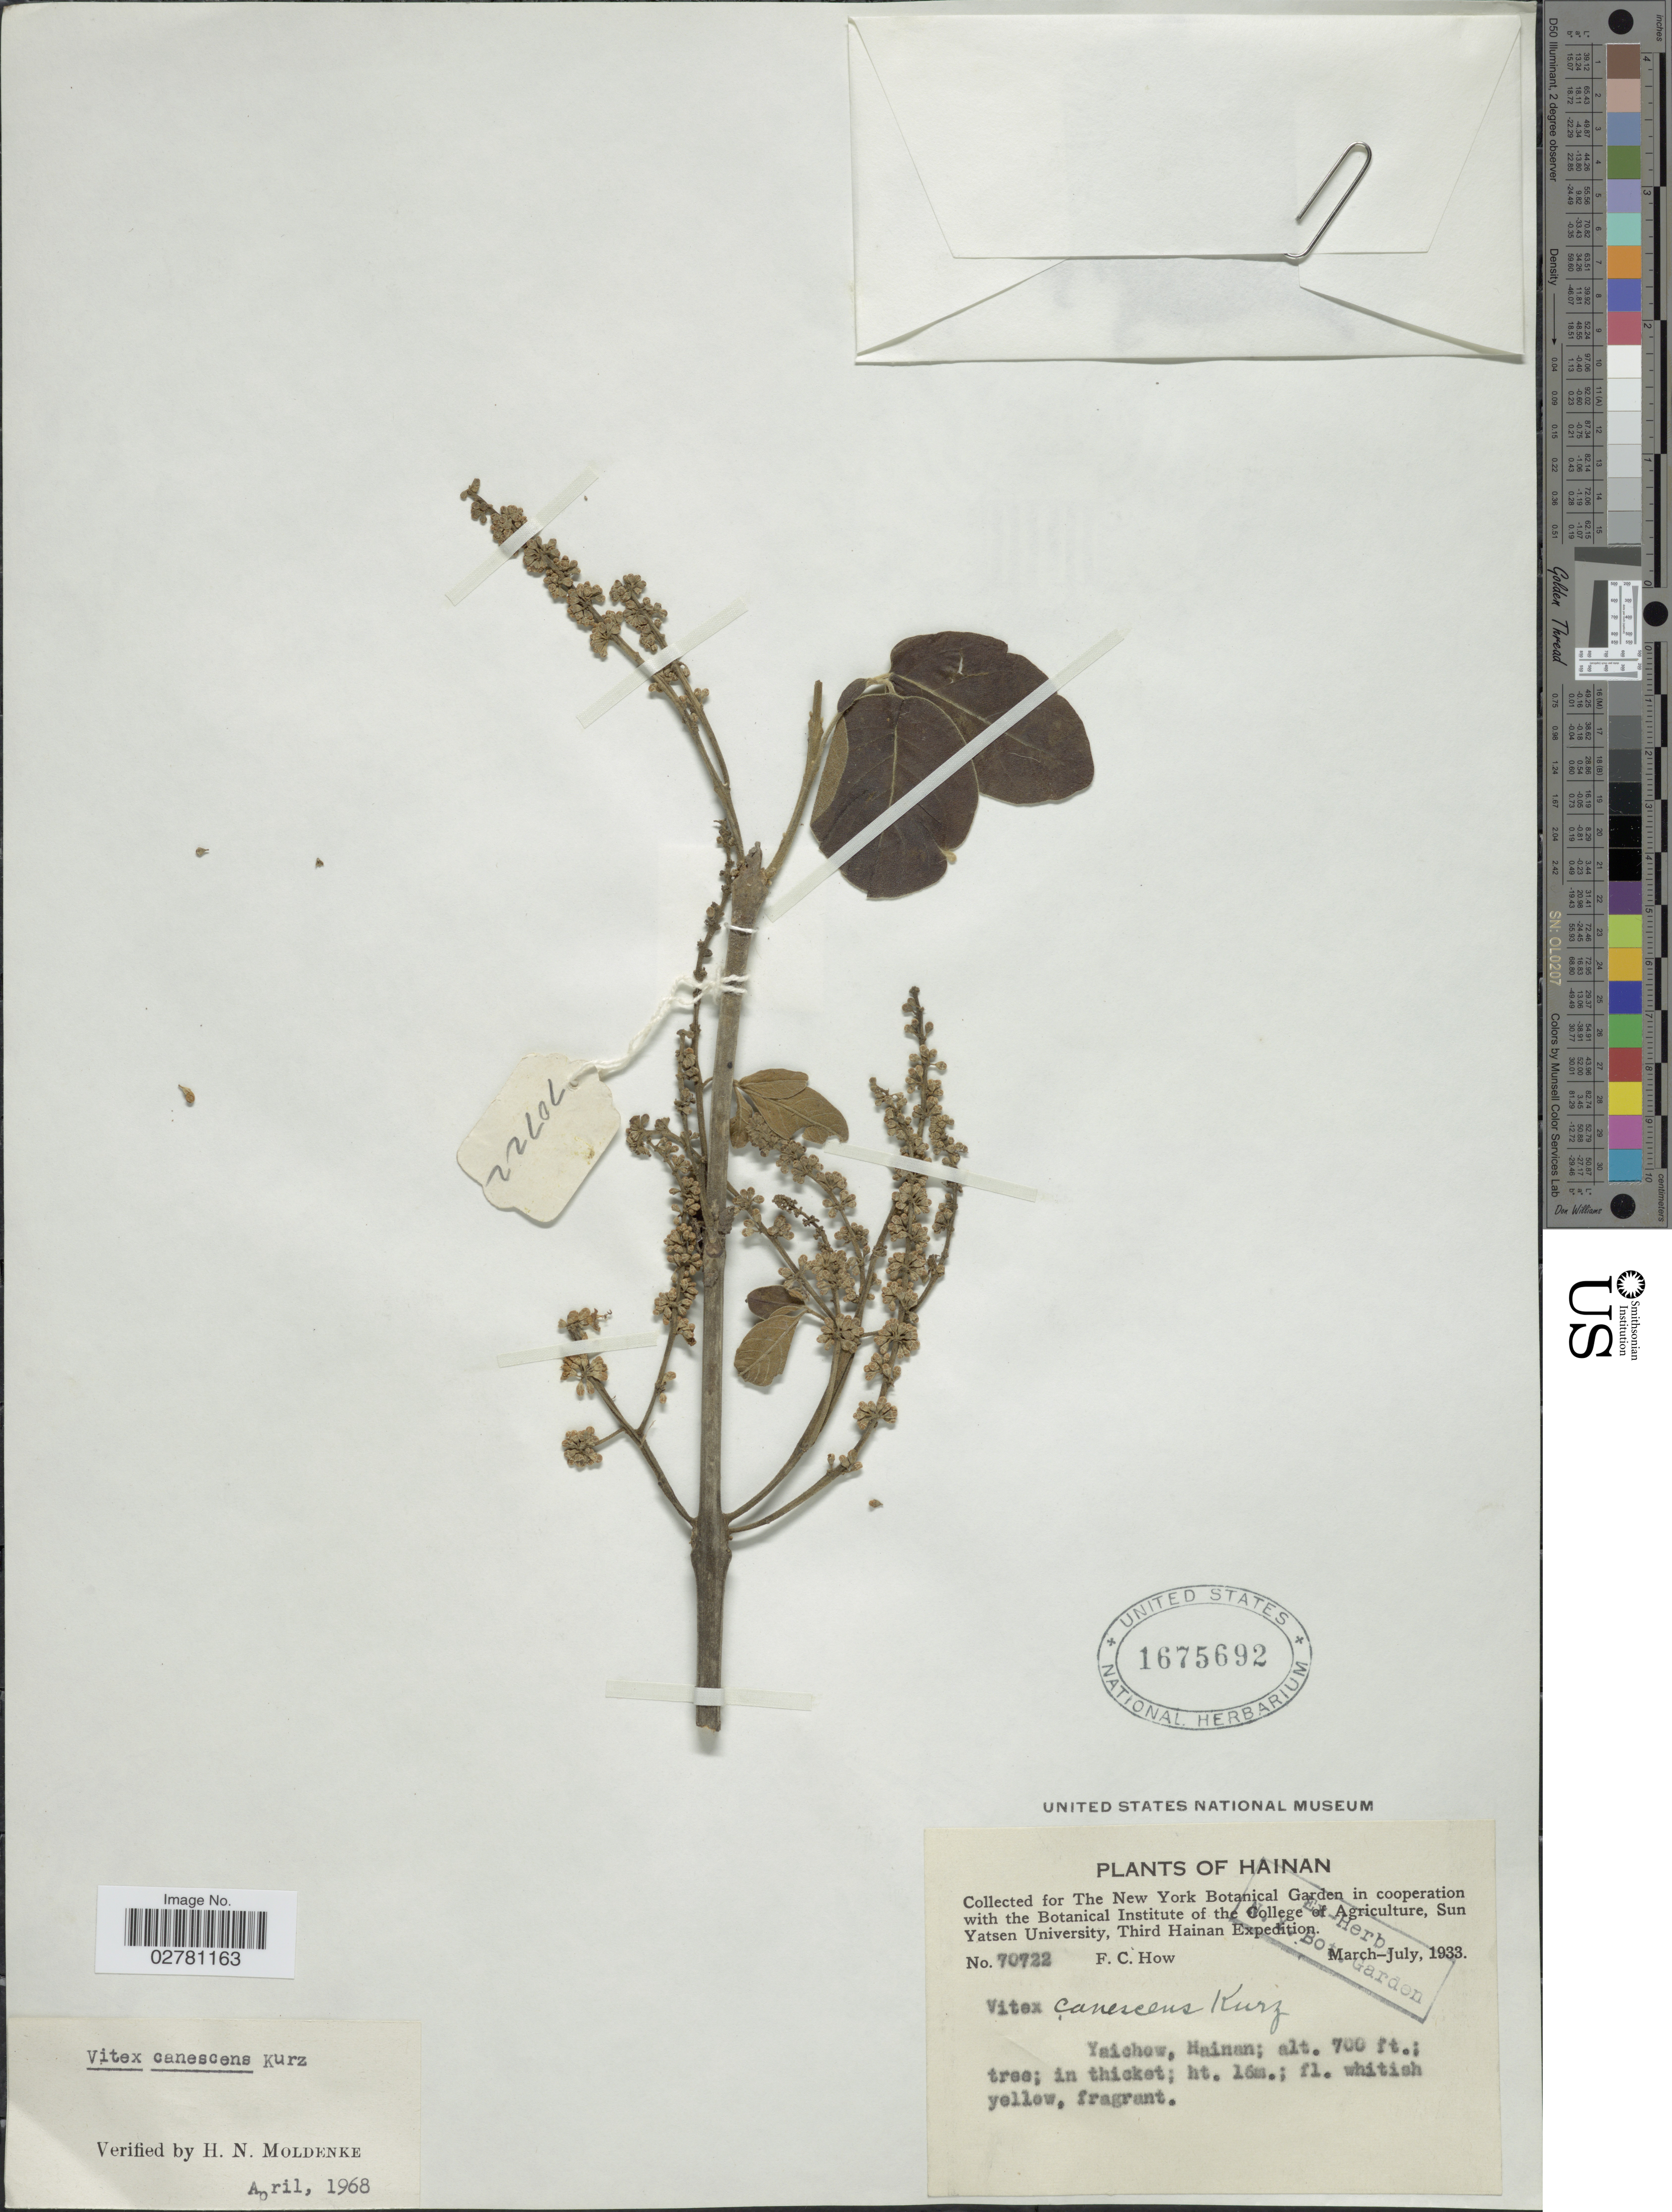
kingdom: Plantae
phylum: Tracheophyta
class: Magnoliopsida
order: Lamiales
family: Lamiaceae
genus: Vitex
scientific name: Vitex canescens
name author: Kurz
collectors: F. C. How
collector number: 70722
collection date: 1933-03/1933-07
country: China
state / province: Hainan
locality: Yaichow.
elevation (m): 213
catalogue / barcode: US 1675692